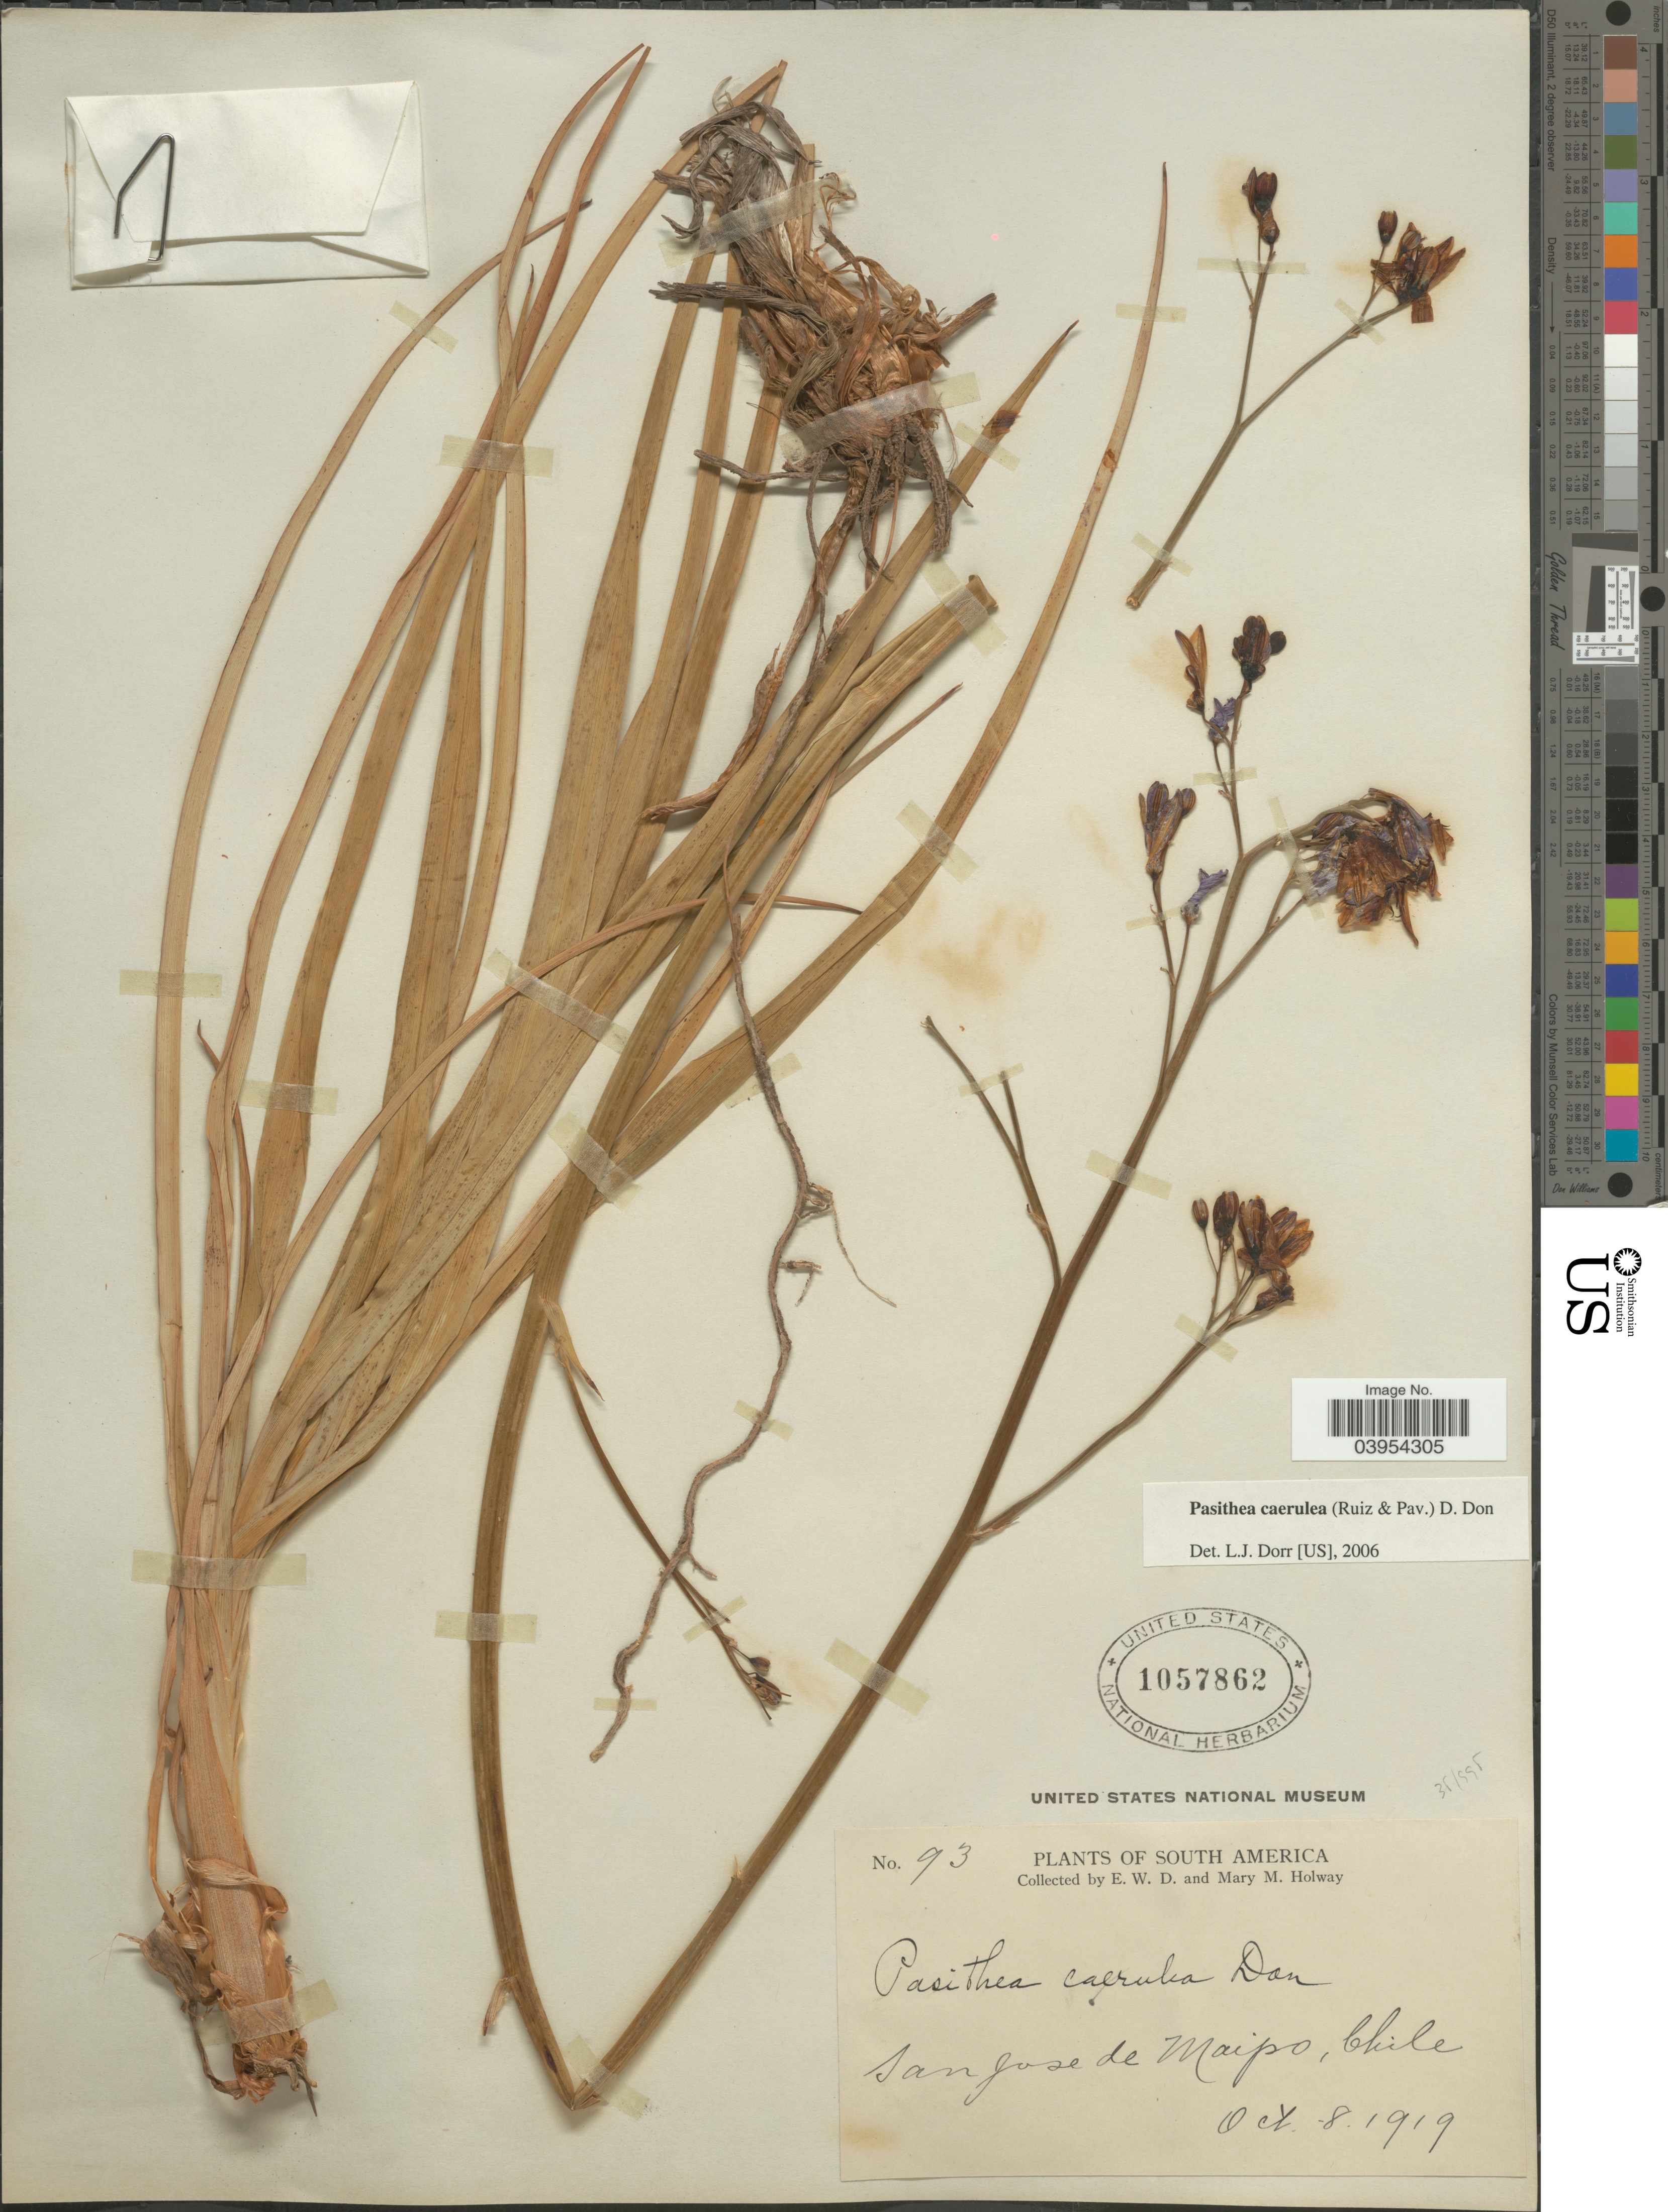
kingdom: Plantae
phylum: Tracheophyta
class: Liliopsida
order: Asparagales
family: Asphodelaceae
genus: Pasithea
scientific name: Pasithea caerulea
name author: (Ruiz & Pav.) D. Don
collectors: E. W. D. Holway & M. M. Holway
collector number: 93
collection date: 1919-10-08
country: Chile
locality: San Jose de Maipo.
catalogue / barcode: US 1057862